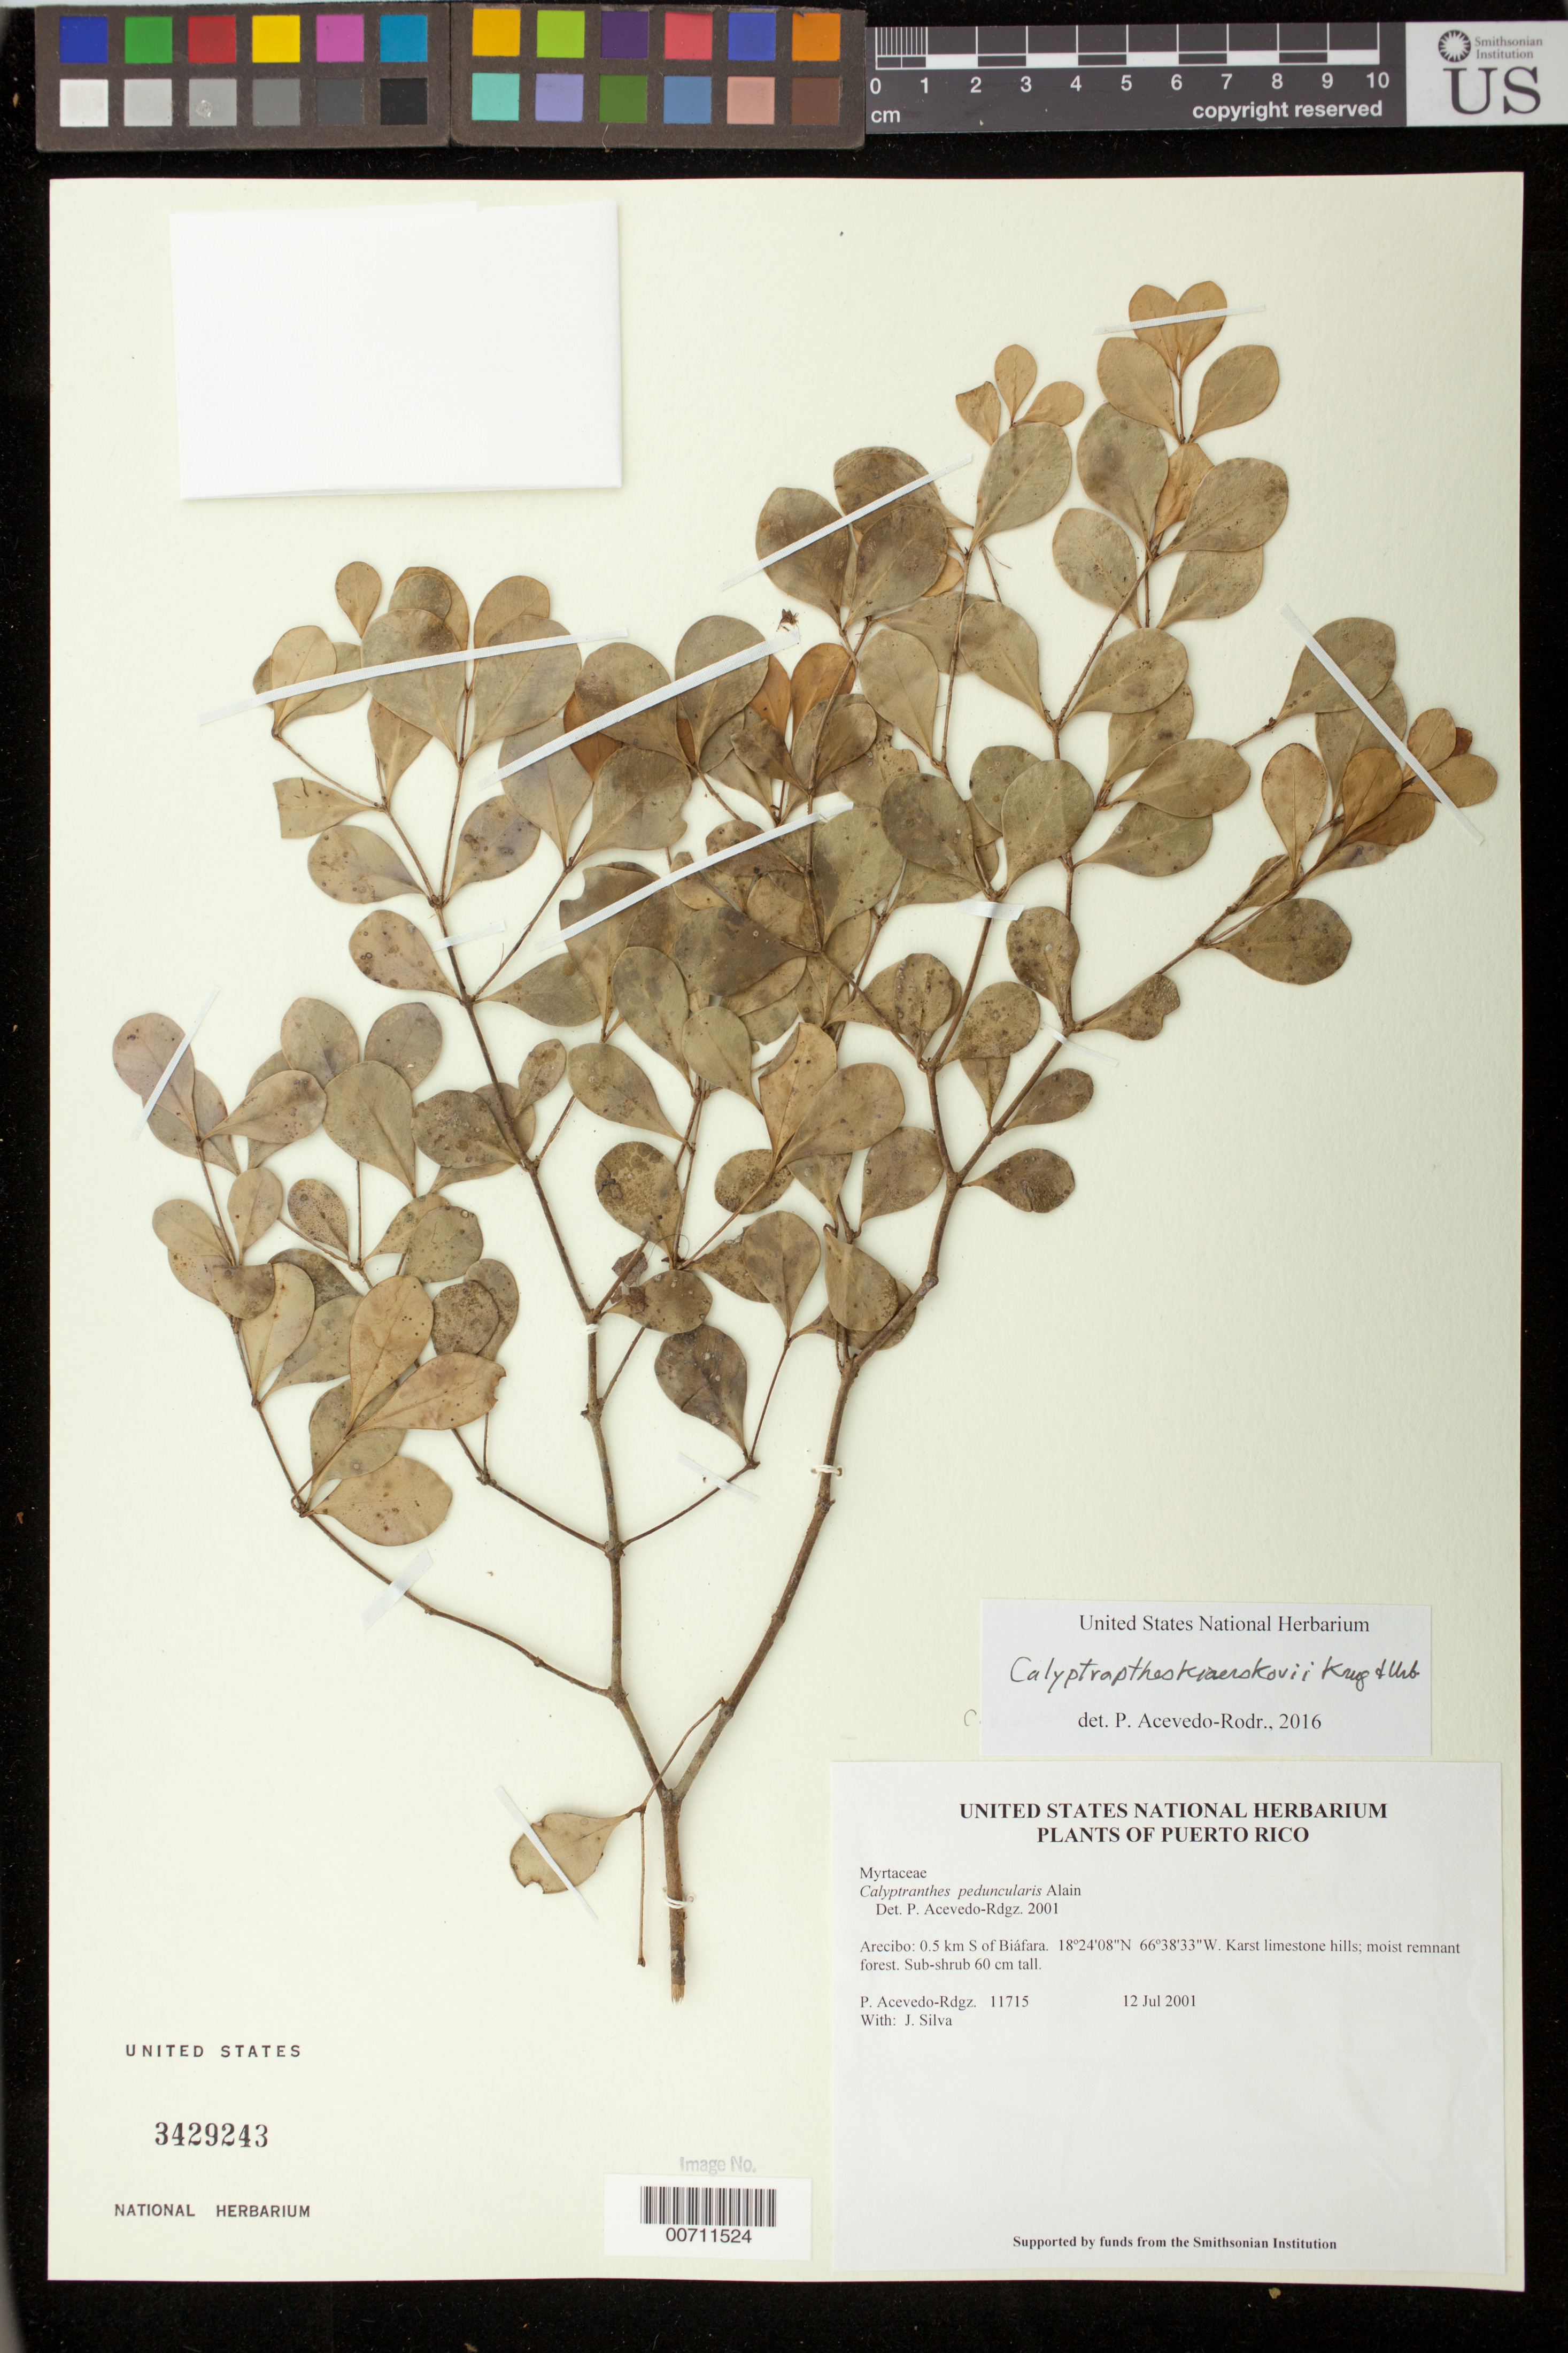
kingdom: Plantae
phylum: Tracheophyta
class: Magnoliopsida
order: Myrtales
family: Myrtaceae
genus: Myrcia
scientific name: Myrcia neokiaerskovii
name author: E. Lucas & K. Samra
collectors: P. Acevedo-Rodr. & J. Silva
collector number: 11715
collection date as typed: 12 Jul 2001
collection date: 2001-07-12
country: Puerto Rico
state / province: Arecibo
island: Puerto Rico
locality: Arecibo: 0.5 km S of Biáfara.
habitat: Karst limestone hills; moist remnant forest.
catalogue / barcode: US 3429243